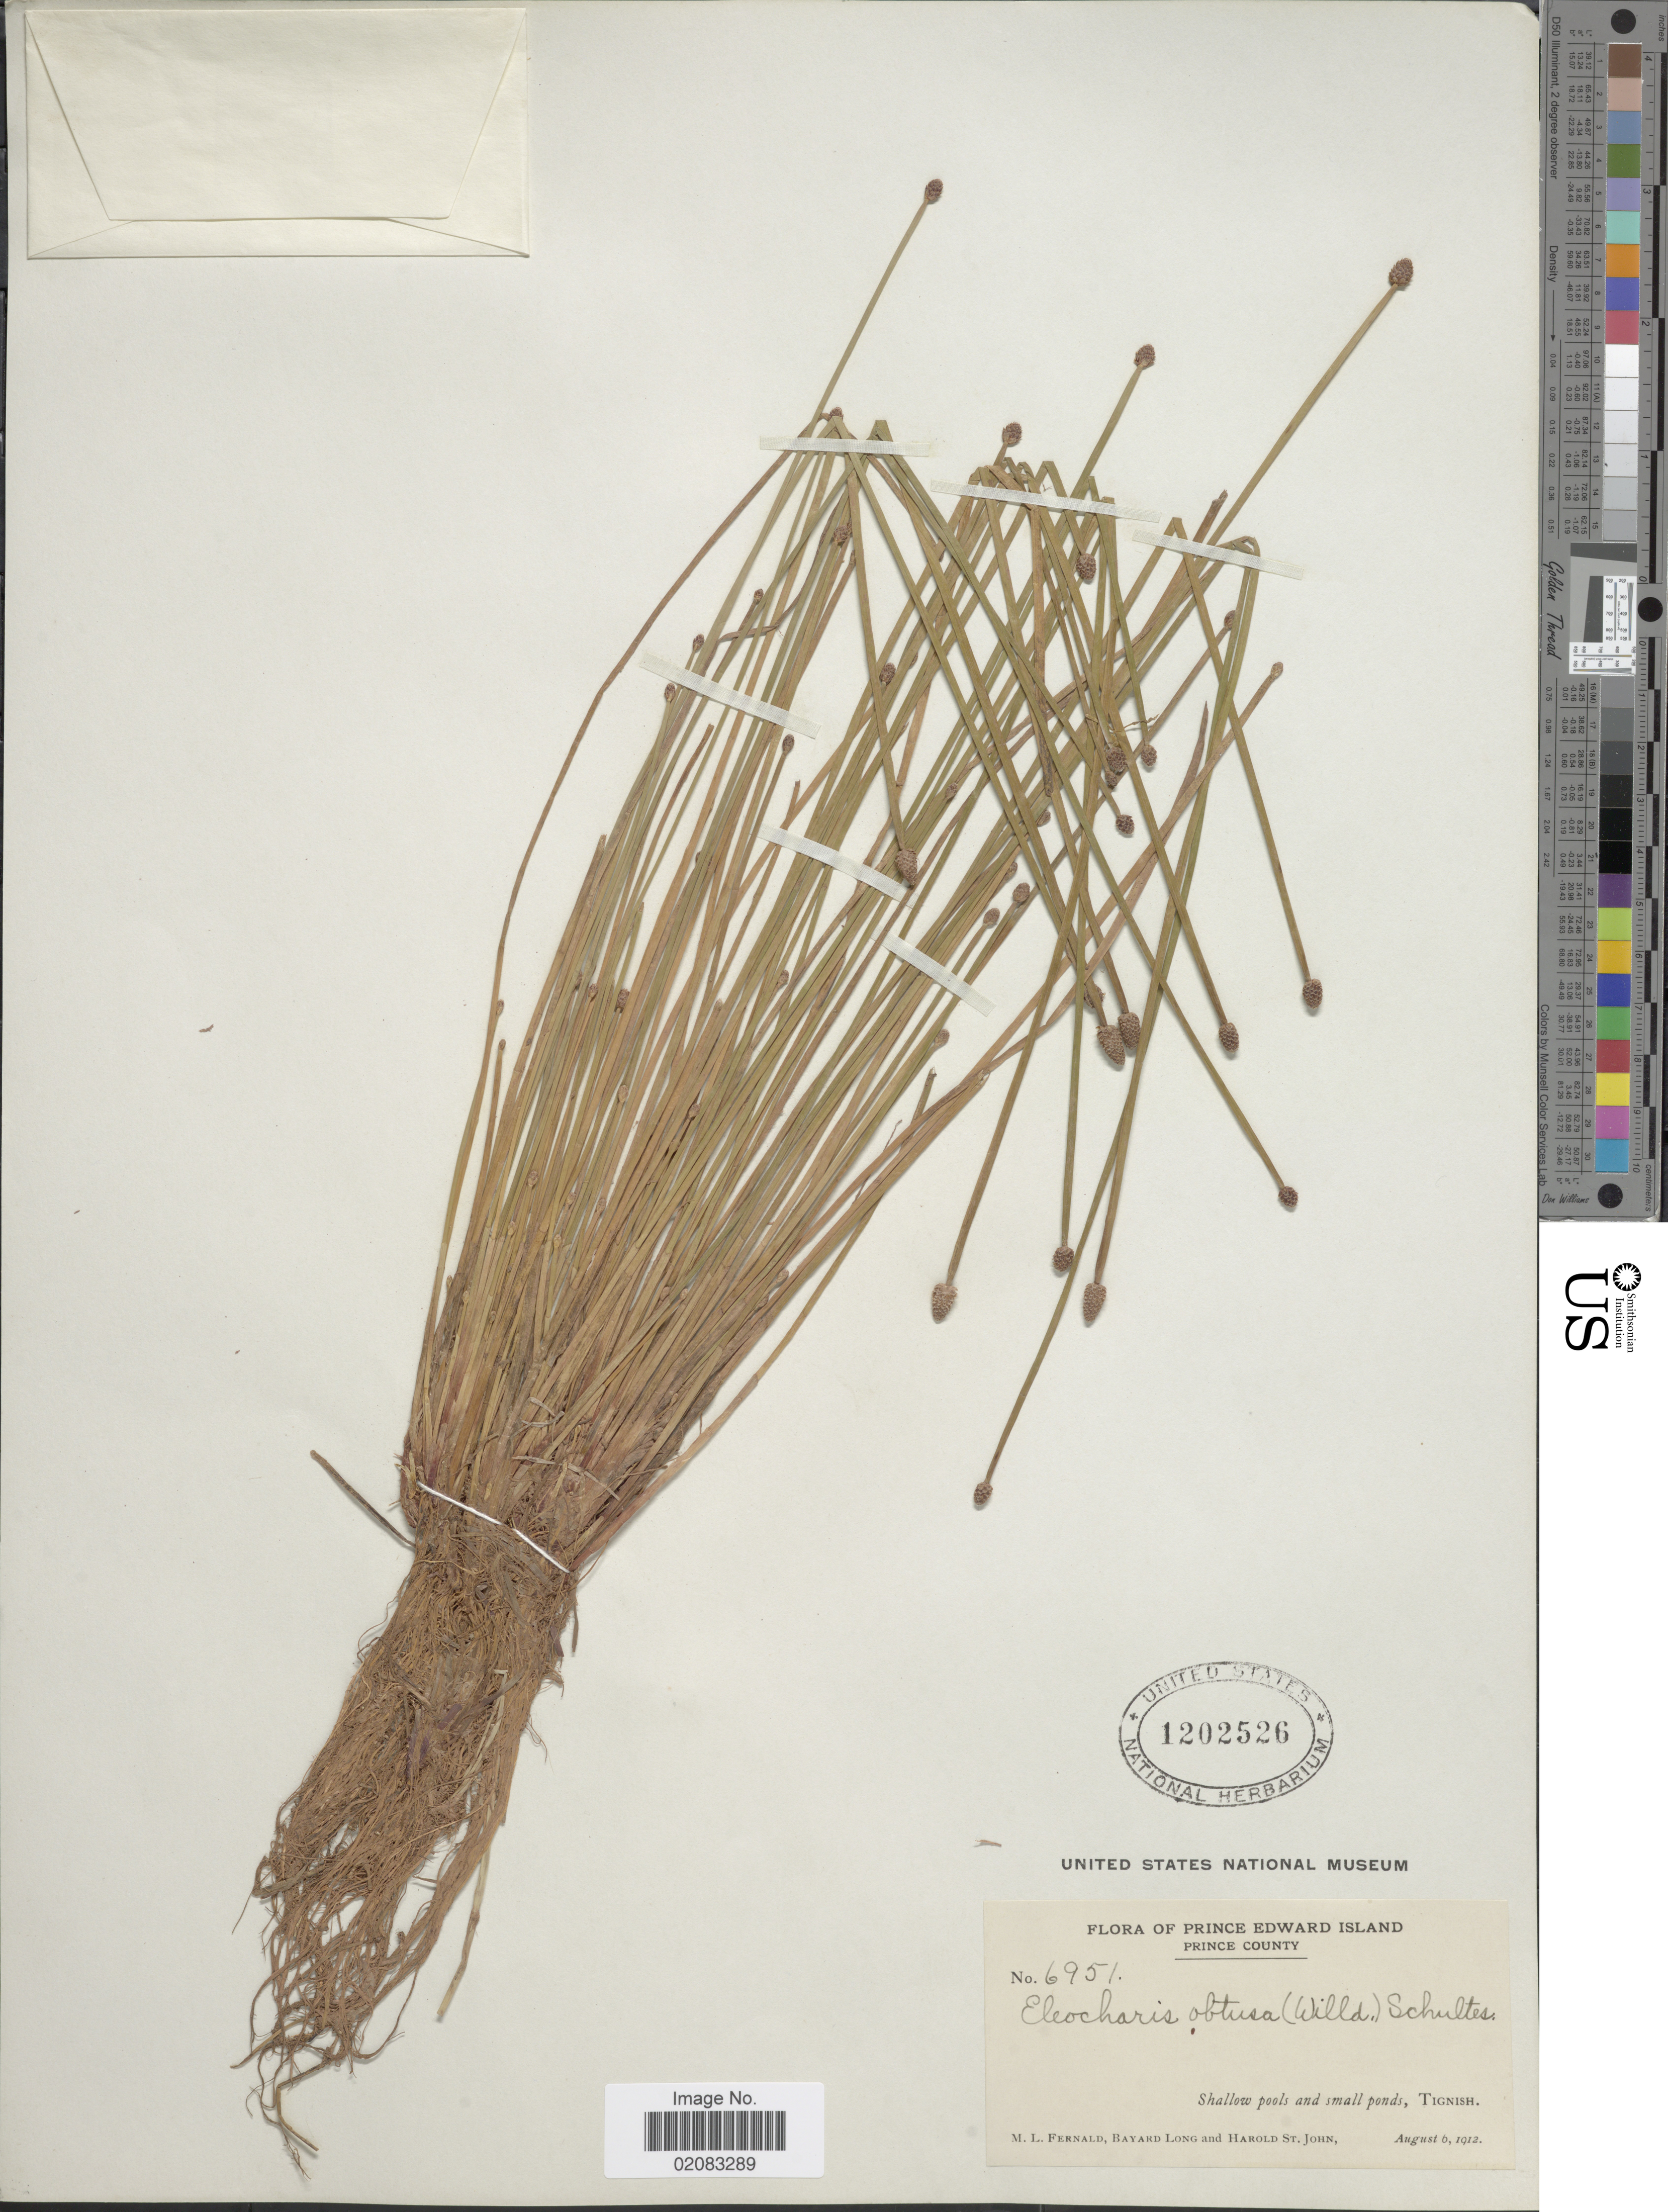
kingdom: Plantae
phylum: Tracheophyta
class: Liliopsida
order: Poales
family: Cyperaceae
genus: Eleocharis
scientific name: Eleocharis obtusa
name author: (Willd.) Schult.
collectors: M. L. Fernald, B. Long & H. St. John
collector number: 6951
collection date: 1912-08-06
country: Canada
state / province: Prince Edward Island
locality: Prince County, Shallow pools and small ponds, Tignish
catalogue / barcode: US 1202526